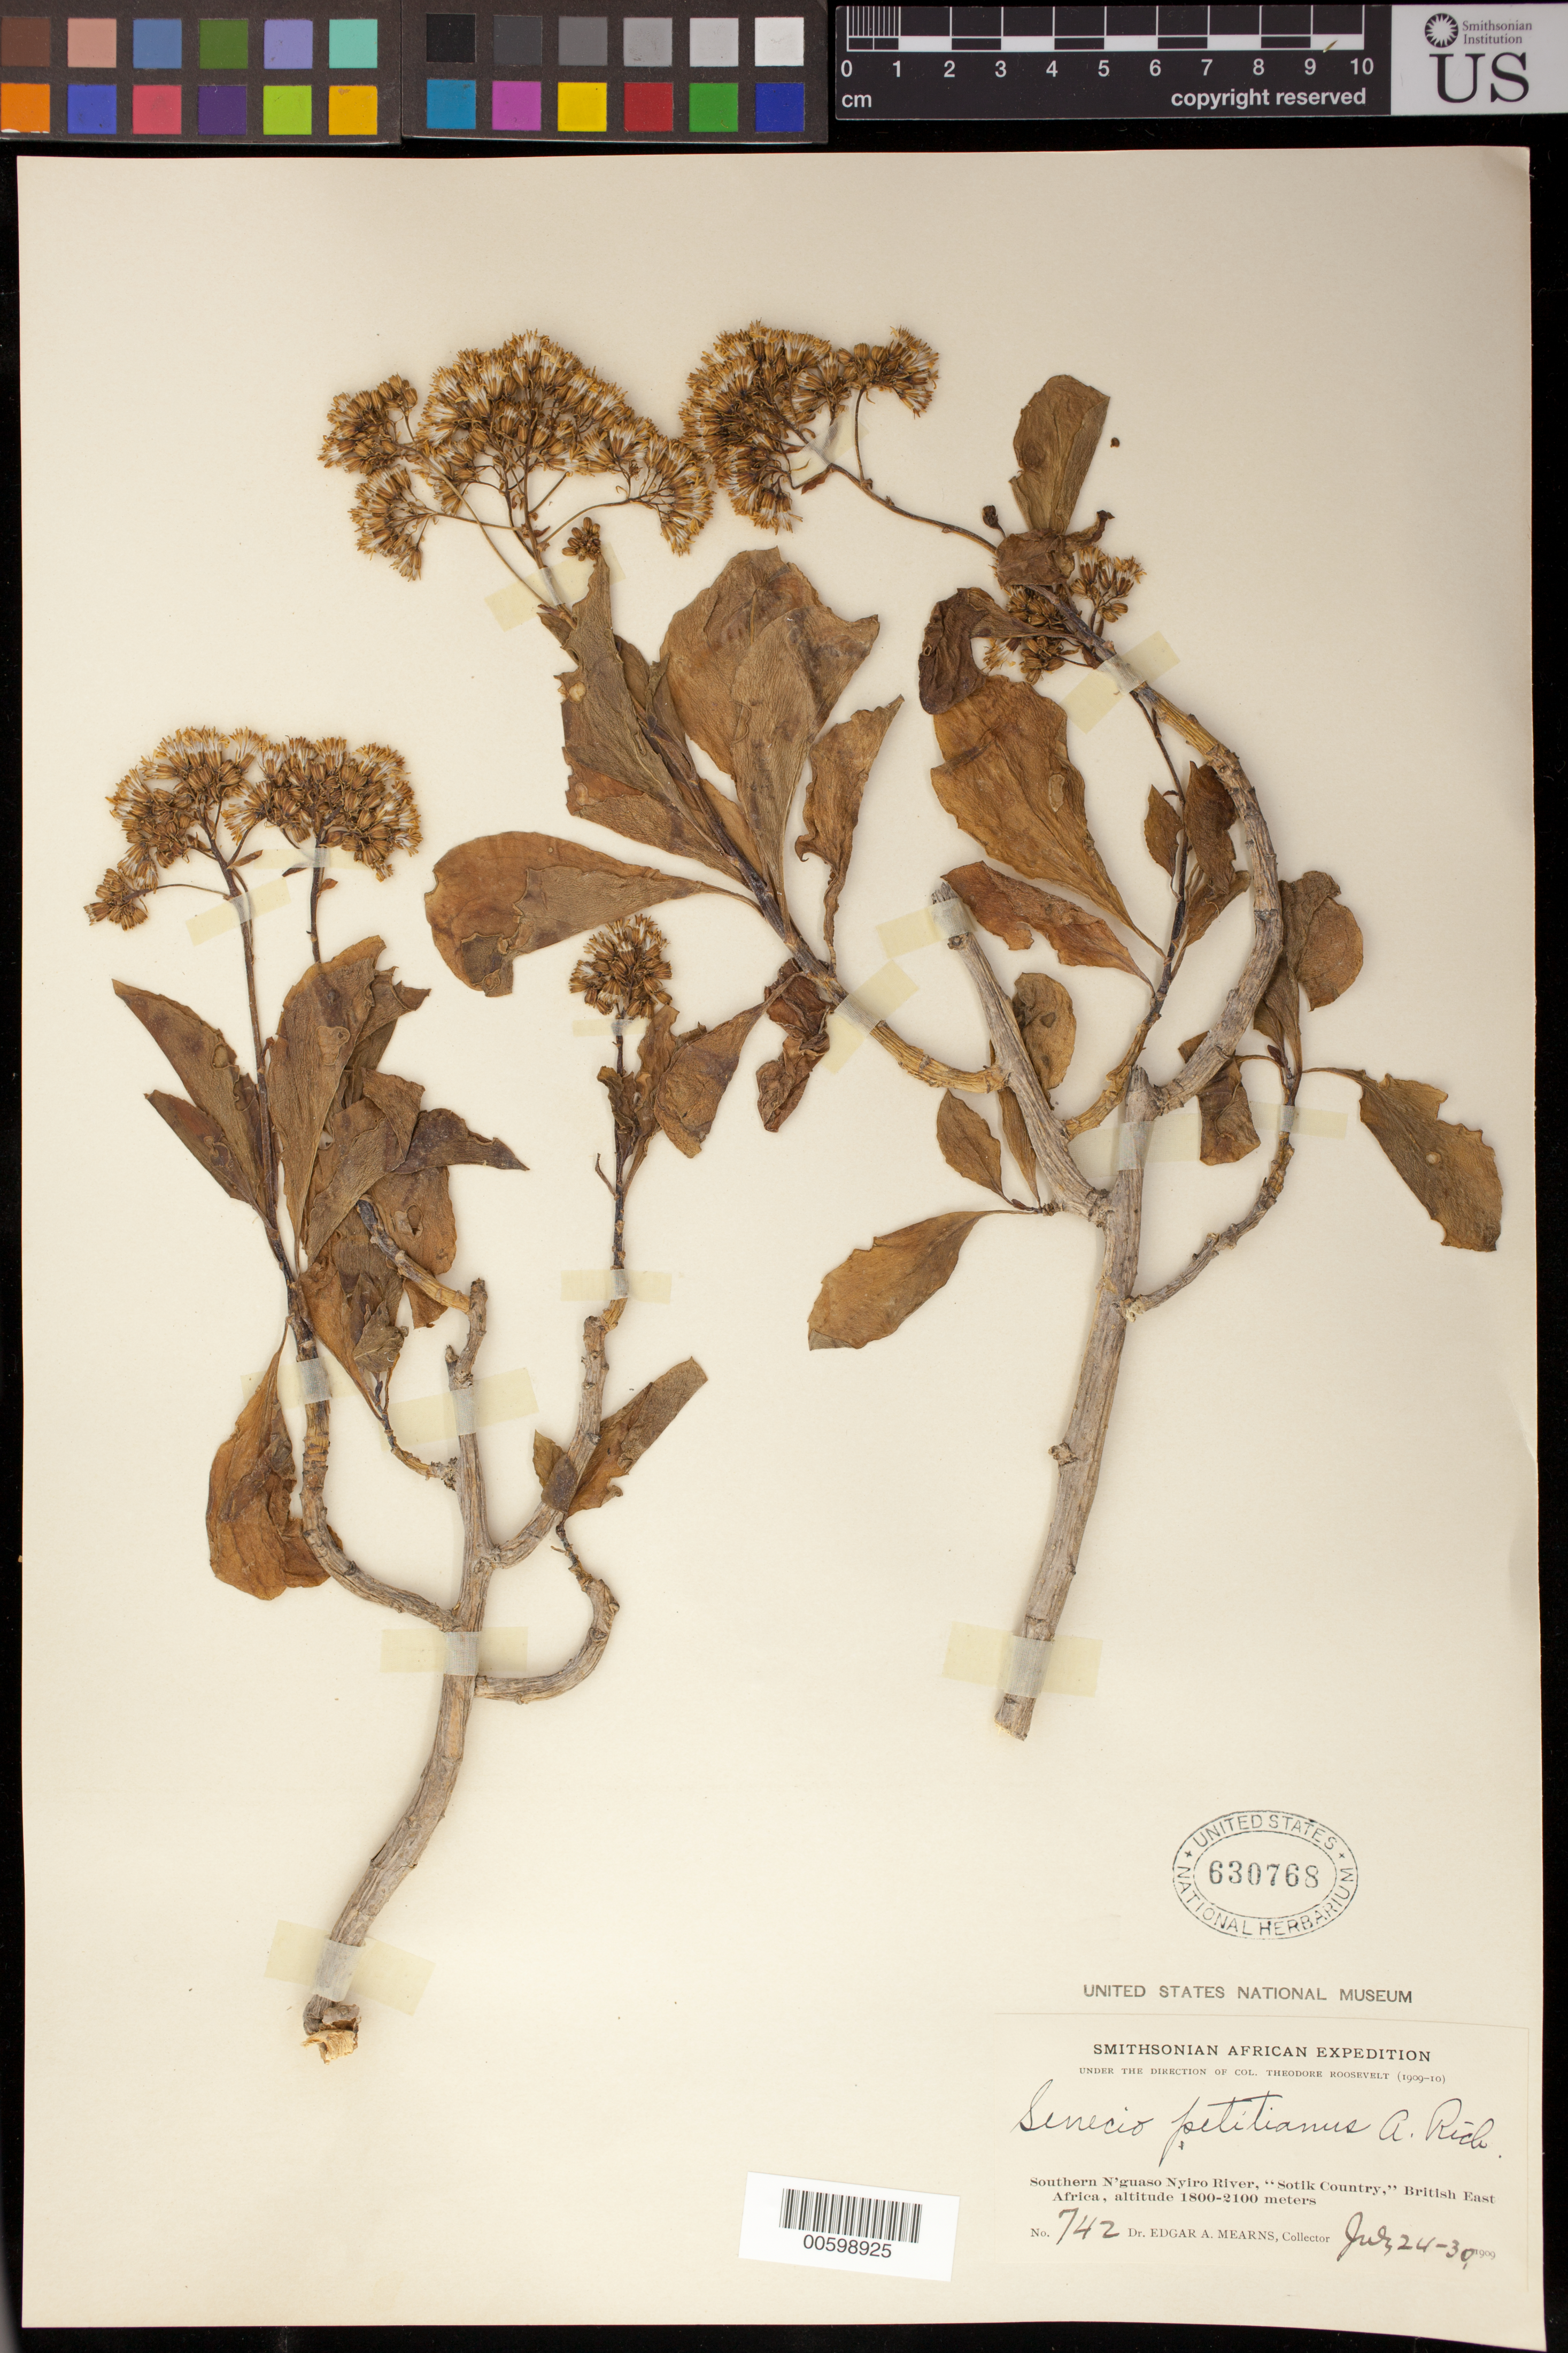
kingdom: Plantae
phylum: Tracheophyta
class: Magnoliopsida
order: Asterales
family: Asteraceae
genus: Senecio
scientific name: Senecio petitianus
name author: A. Rich.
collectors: E. A. Mearns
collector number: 742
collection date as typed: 02 Jul 1909 to 30 Jul 1909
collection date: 1909-07-02/1909-07-30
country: Kenya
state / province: Bomet / Narok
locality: Southern N'guaso Nyiro river, " Sotik Country"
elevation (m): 1800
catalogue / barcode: US 630768